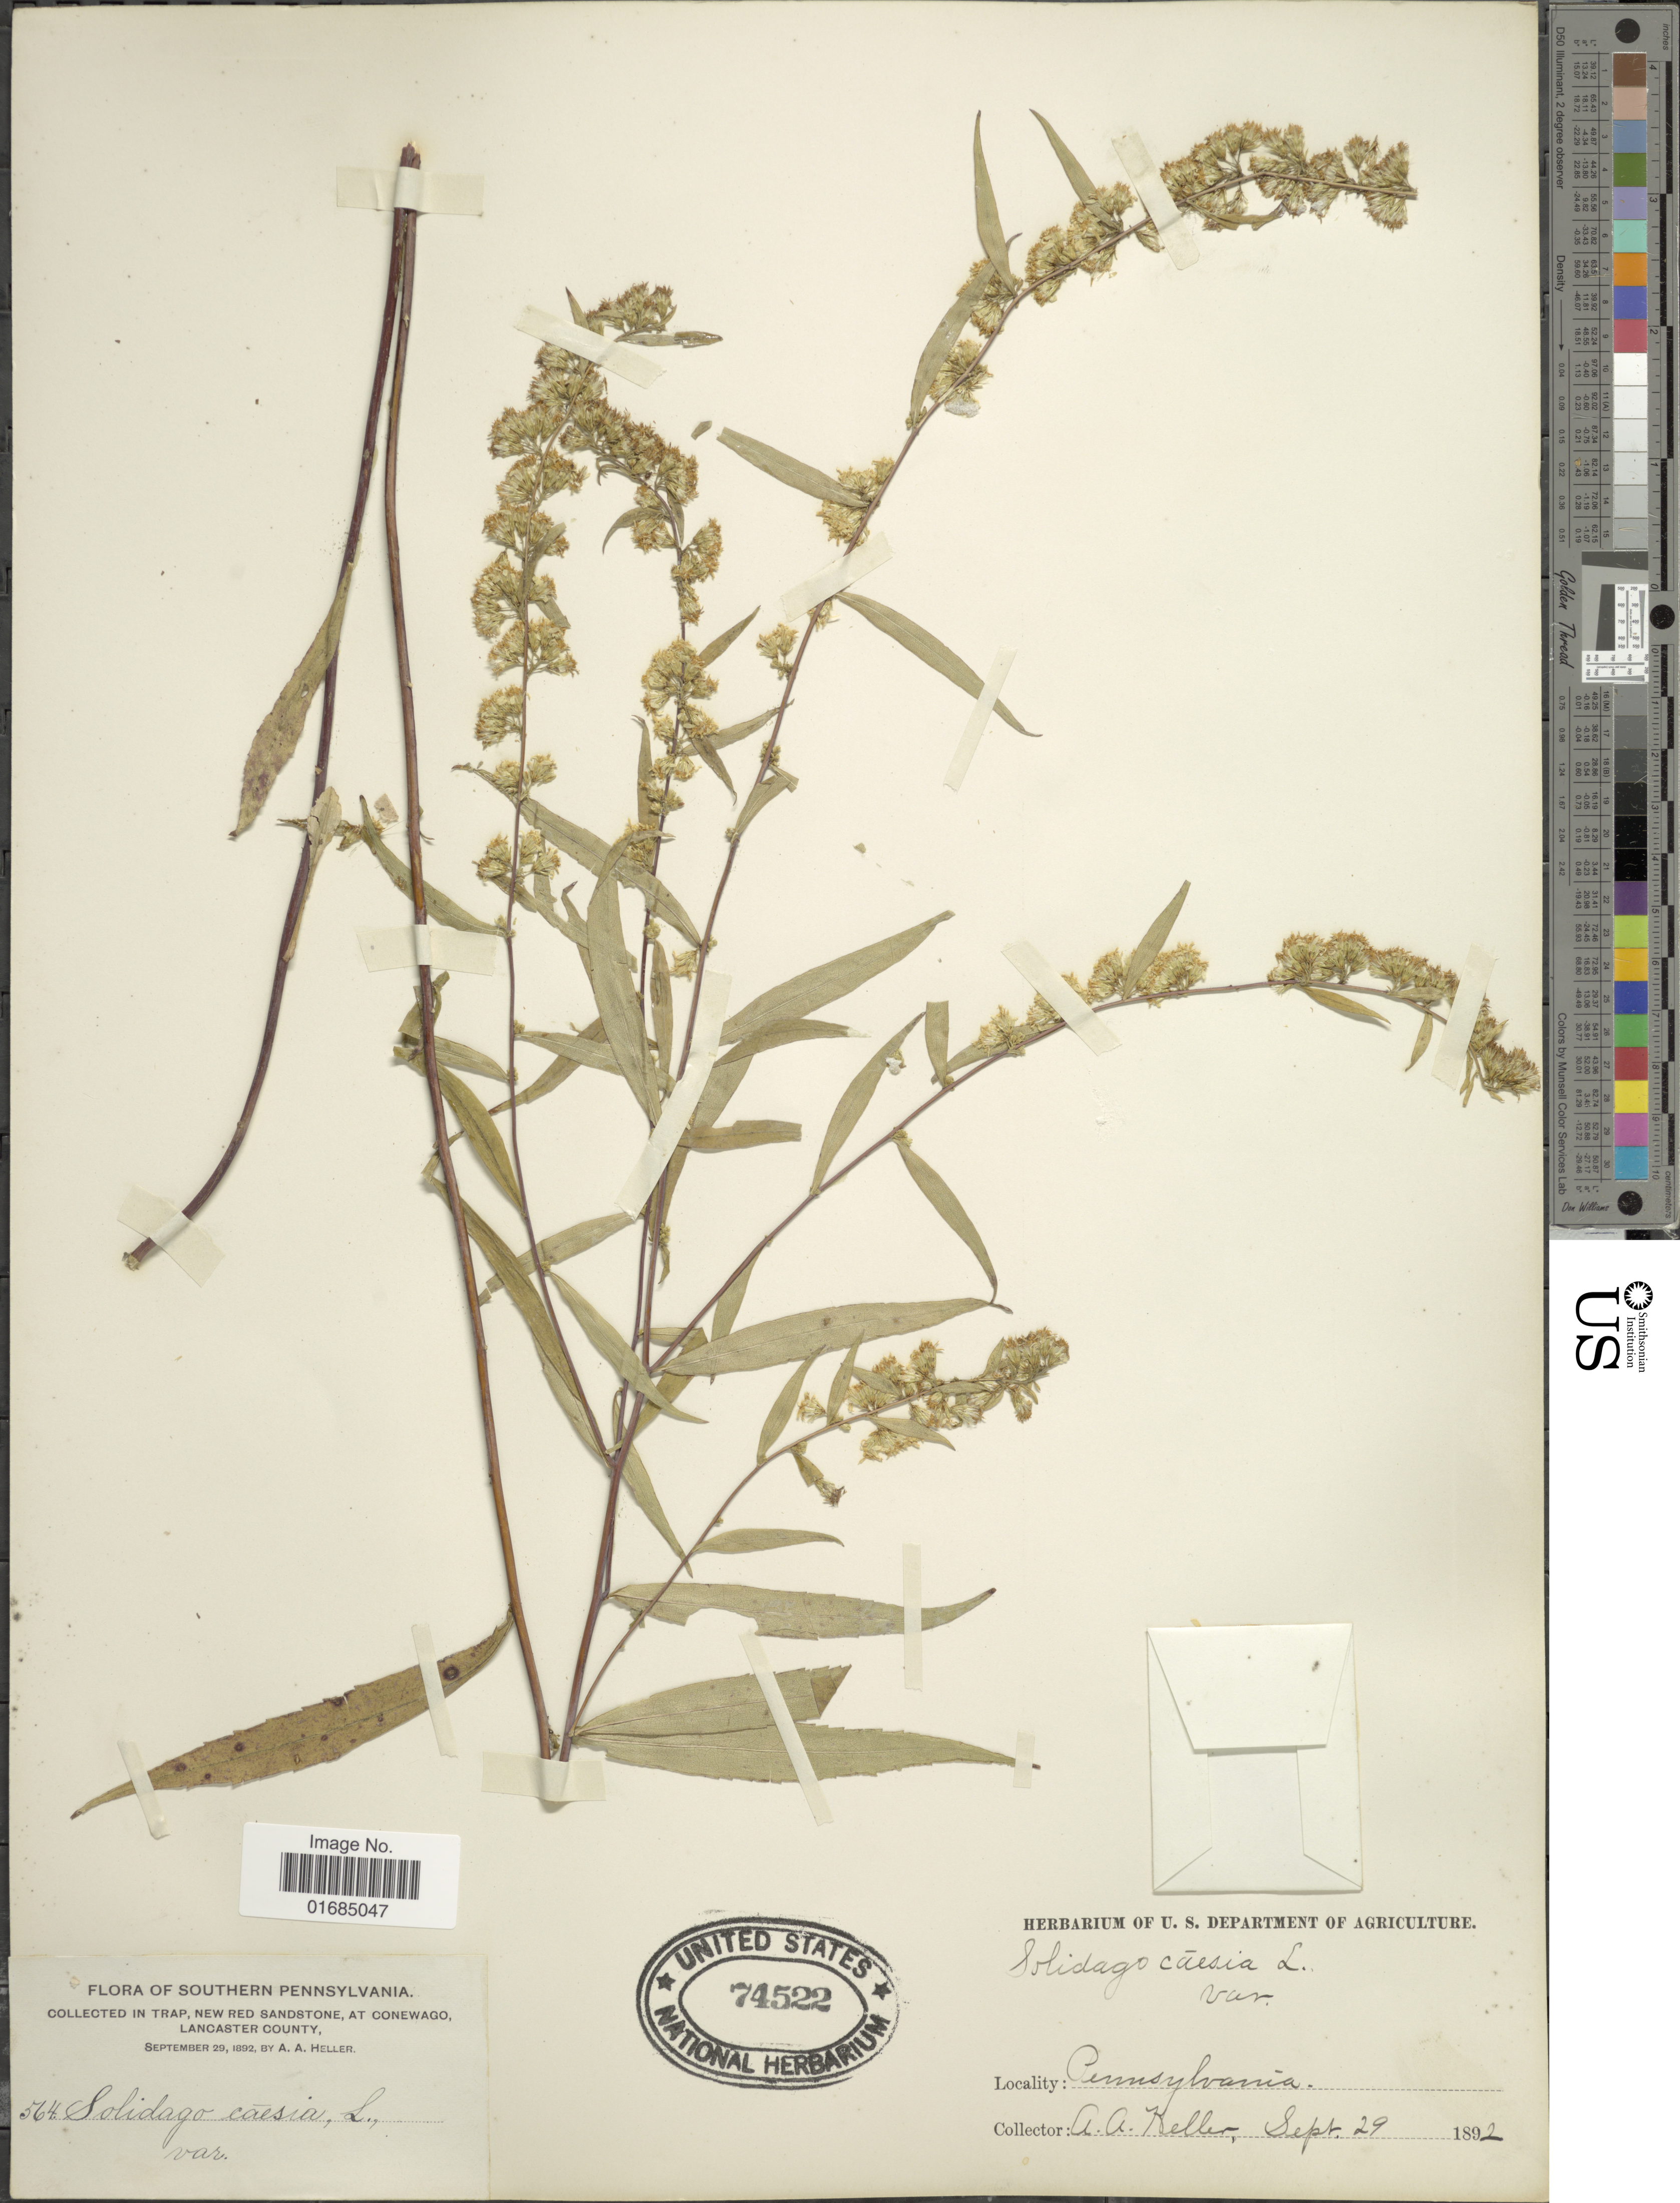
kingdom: Plantae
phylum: Tracheophyta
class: Magnoliopsida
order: Asterales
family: Asteraceae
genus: Solidago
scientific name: Solidago caesia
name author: L.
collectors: A. A. Heller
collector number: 564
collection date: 1892-09-29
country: United States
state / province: Pennsylvania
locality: Southern Pennsylavania, in trap, new Red Sandstone, at Conewago Lancaster county.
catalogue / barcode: US 74522